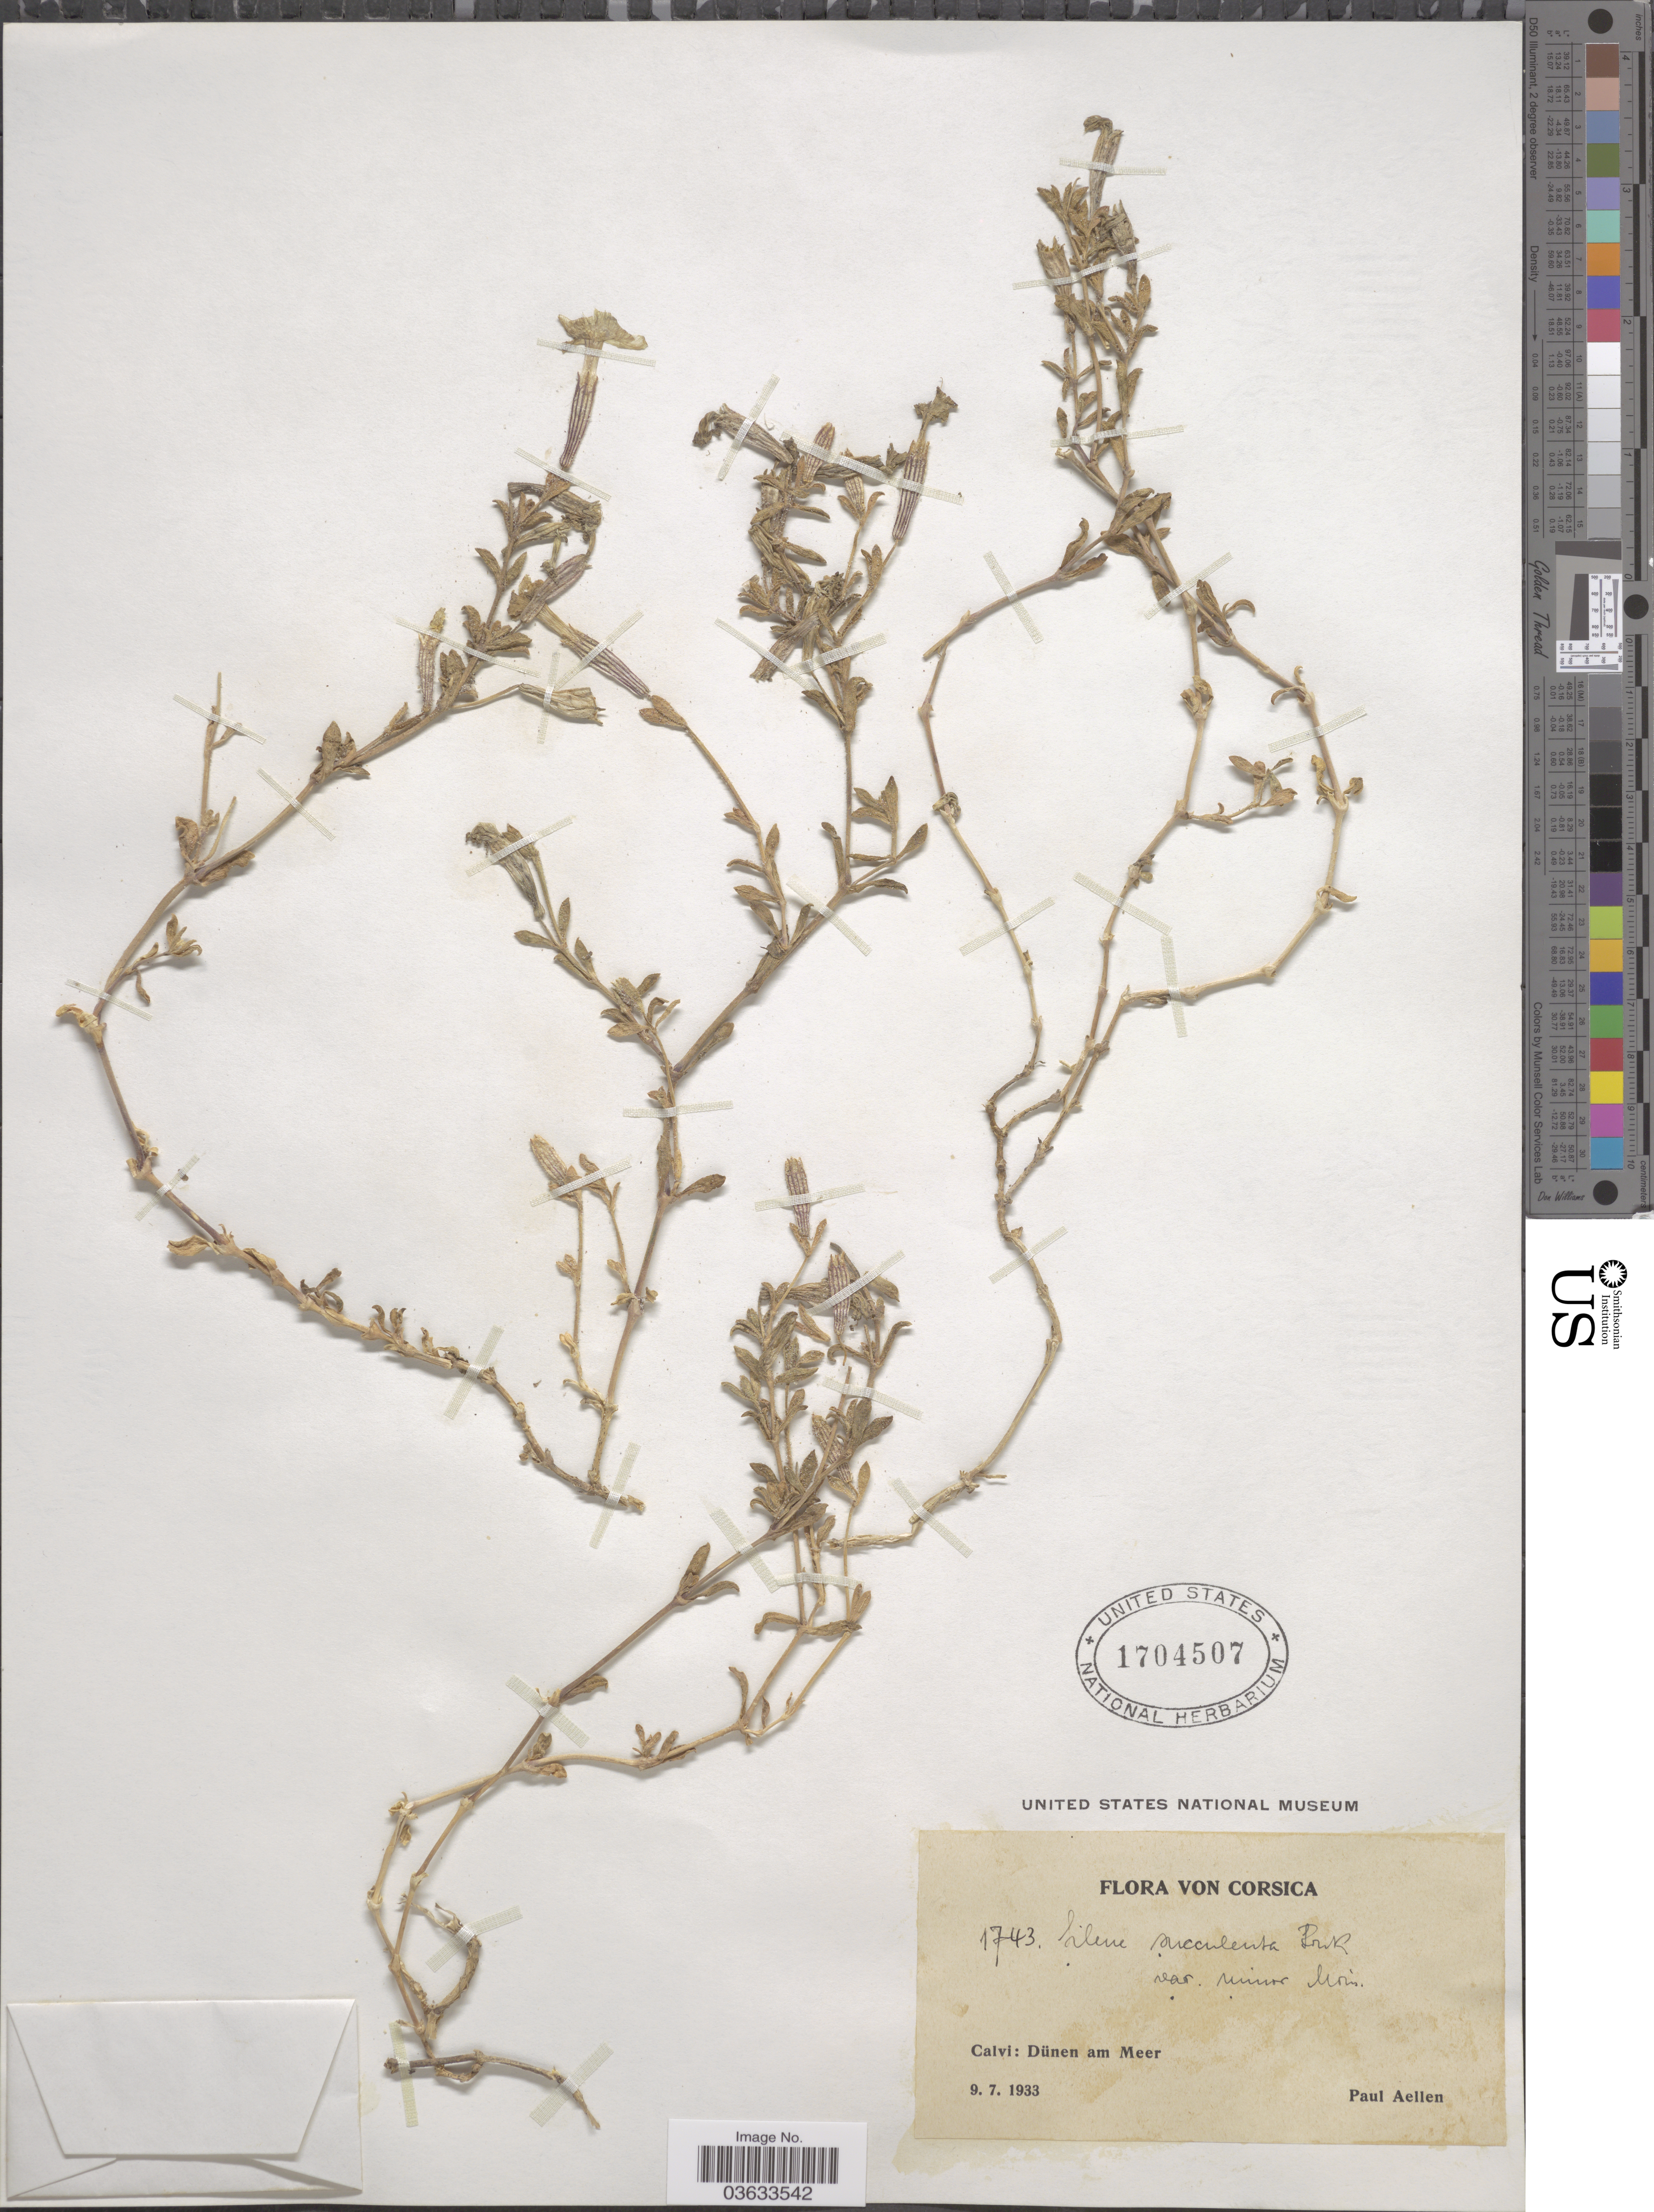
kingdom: Plantae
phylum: Tracheophyta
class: Magnoliopsida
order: Caryophyllales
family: Caryophyllaceae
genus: Silene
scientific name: Silene succulenta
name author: Forssk.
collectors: P. Aellen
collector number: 1743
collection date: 1933-07-09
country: France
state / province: Corsica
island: Corse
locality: Calvi: Dünen am Meer.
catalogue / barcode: US 1704507